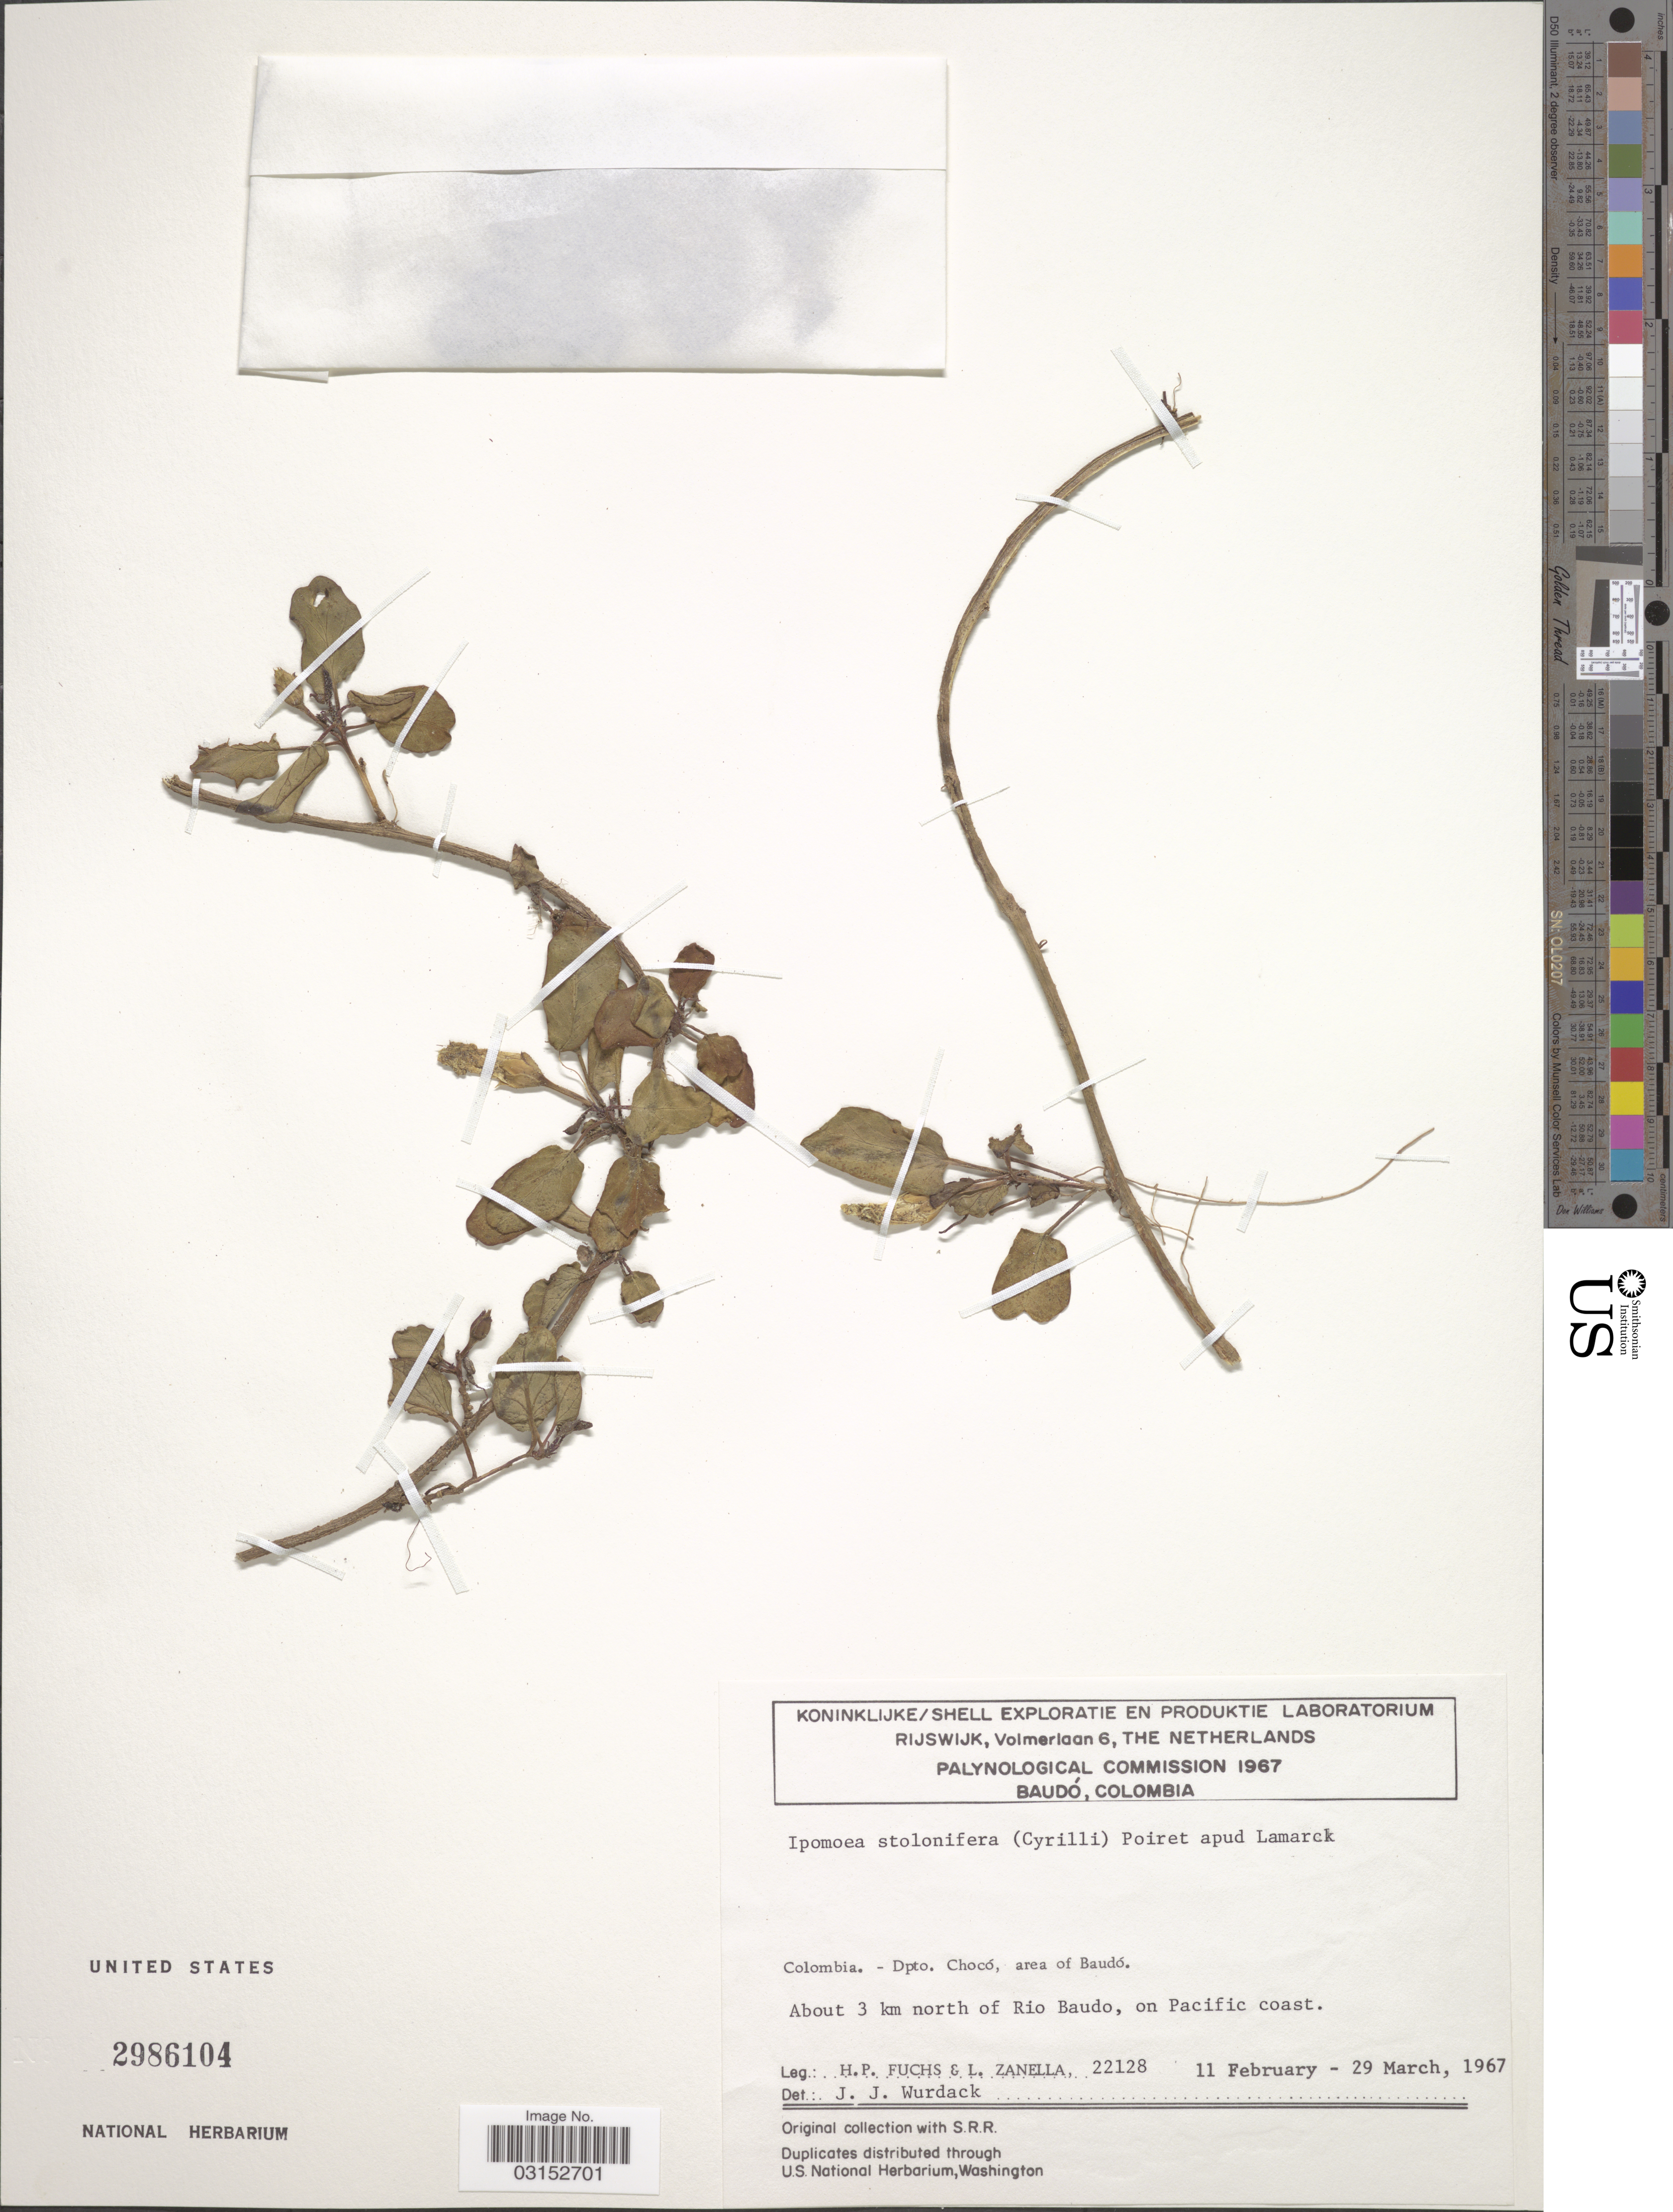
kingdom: Plantae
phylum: Tracheophyta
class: Magnoliopsida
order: Solanales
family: Convolvulaceae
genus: Ipomoea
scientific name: Ipomoea imperati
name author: (Vahl) Griseb.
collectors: H. P. Fuchs & L. Zanella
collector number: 22128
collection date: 1967-02-11/1967-03-29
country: Colombia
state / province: Chocó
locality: Dpto. Chocó, area of Baudó. About 3 km north of Rio Baudo, on Pacific coast.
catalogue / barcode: US 2986104